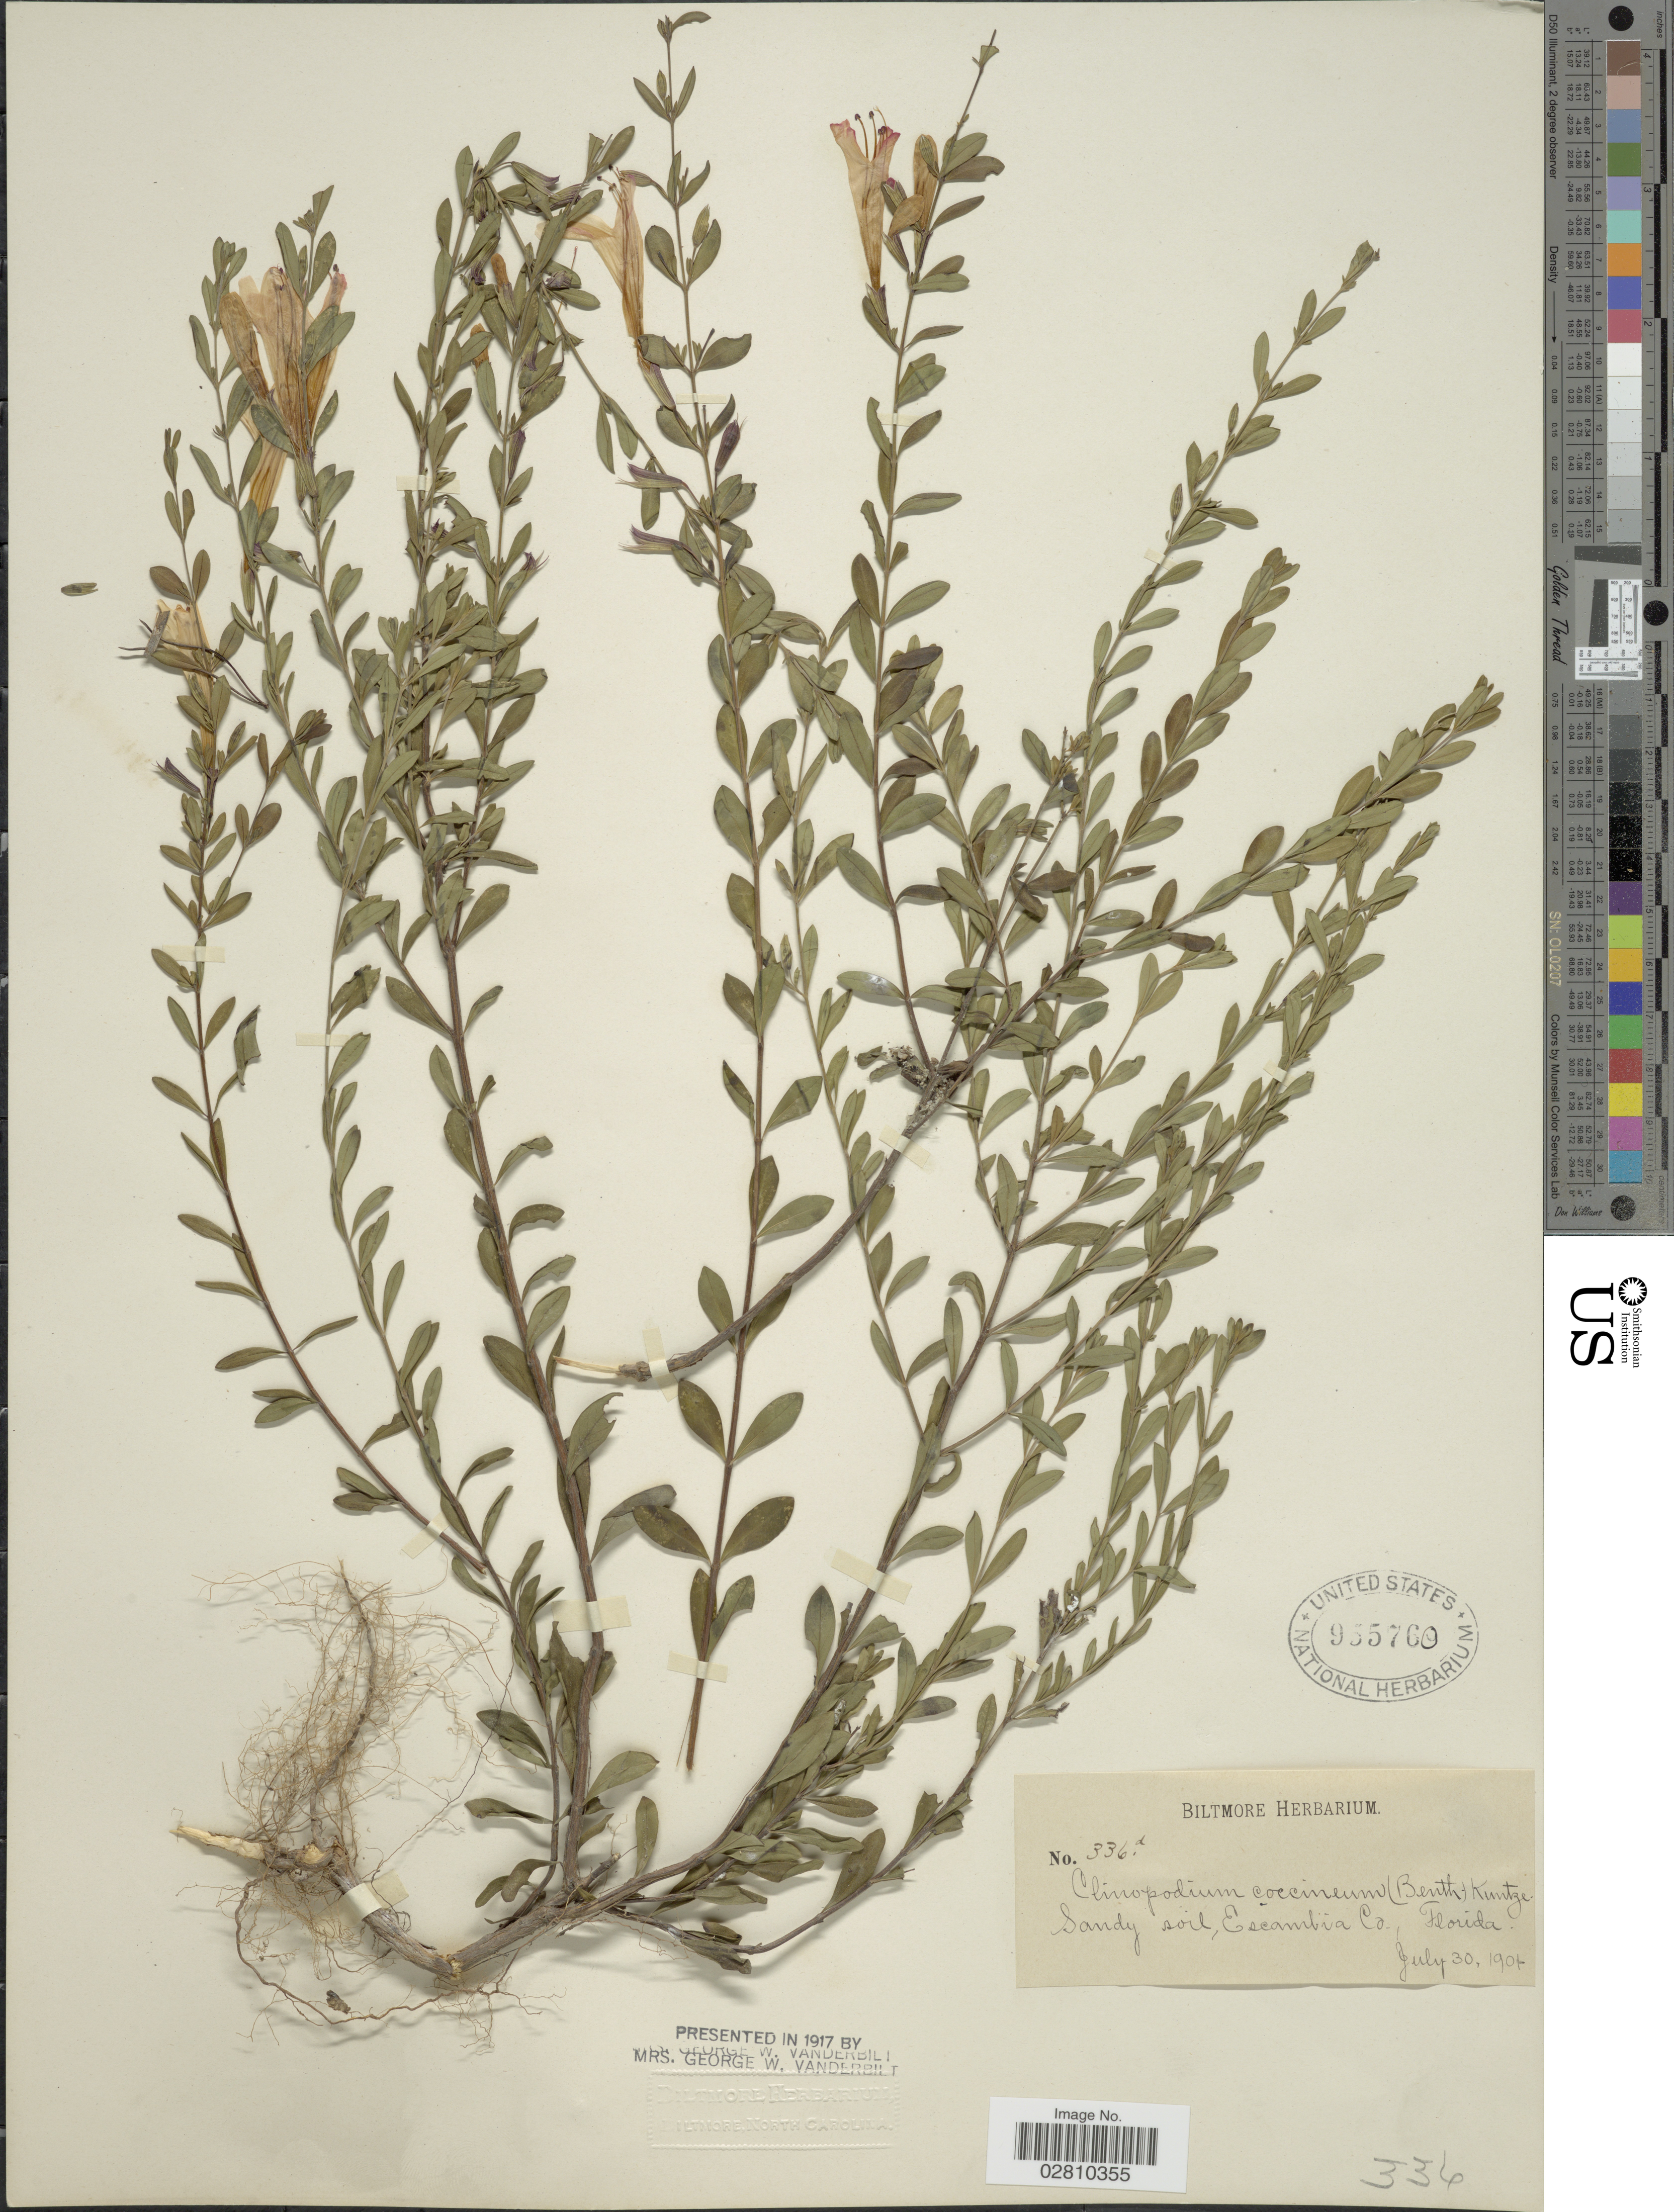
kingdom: Plantae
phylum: Tracheophyta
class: Magnoliopsida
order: Lamiales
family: Lamiaceae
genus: Clinopodium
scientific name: Clinopodium coccineum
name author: (Nutt. ex Hook.) Kuntze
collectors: ex herb. Biltmore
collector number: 336d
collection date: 1901-07-30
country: United States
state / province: Florida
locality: Sandy soil, Escambia Co.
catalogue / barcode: US 955760